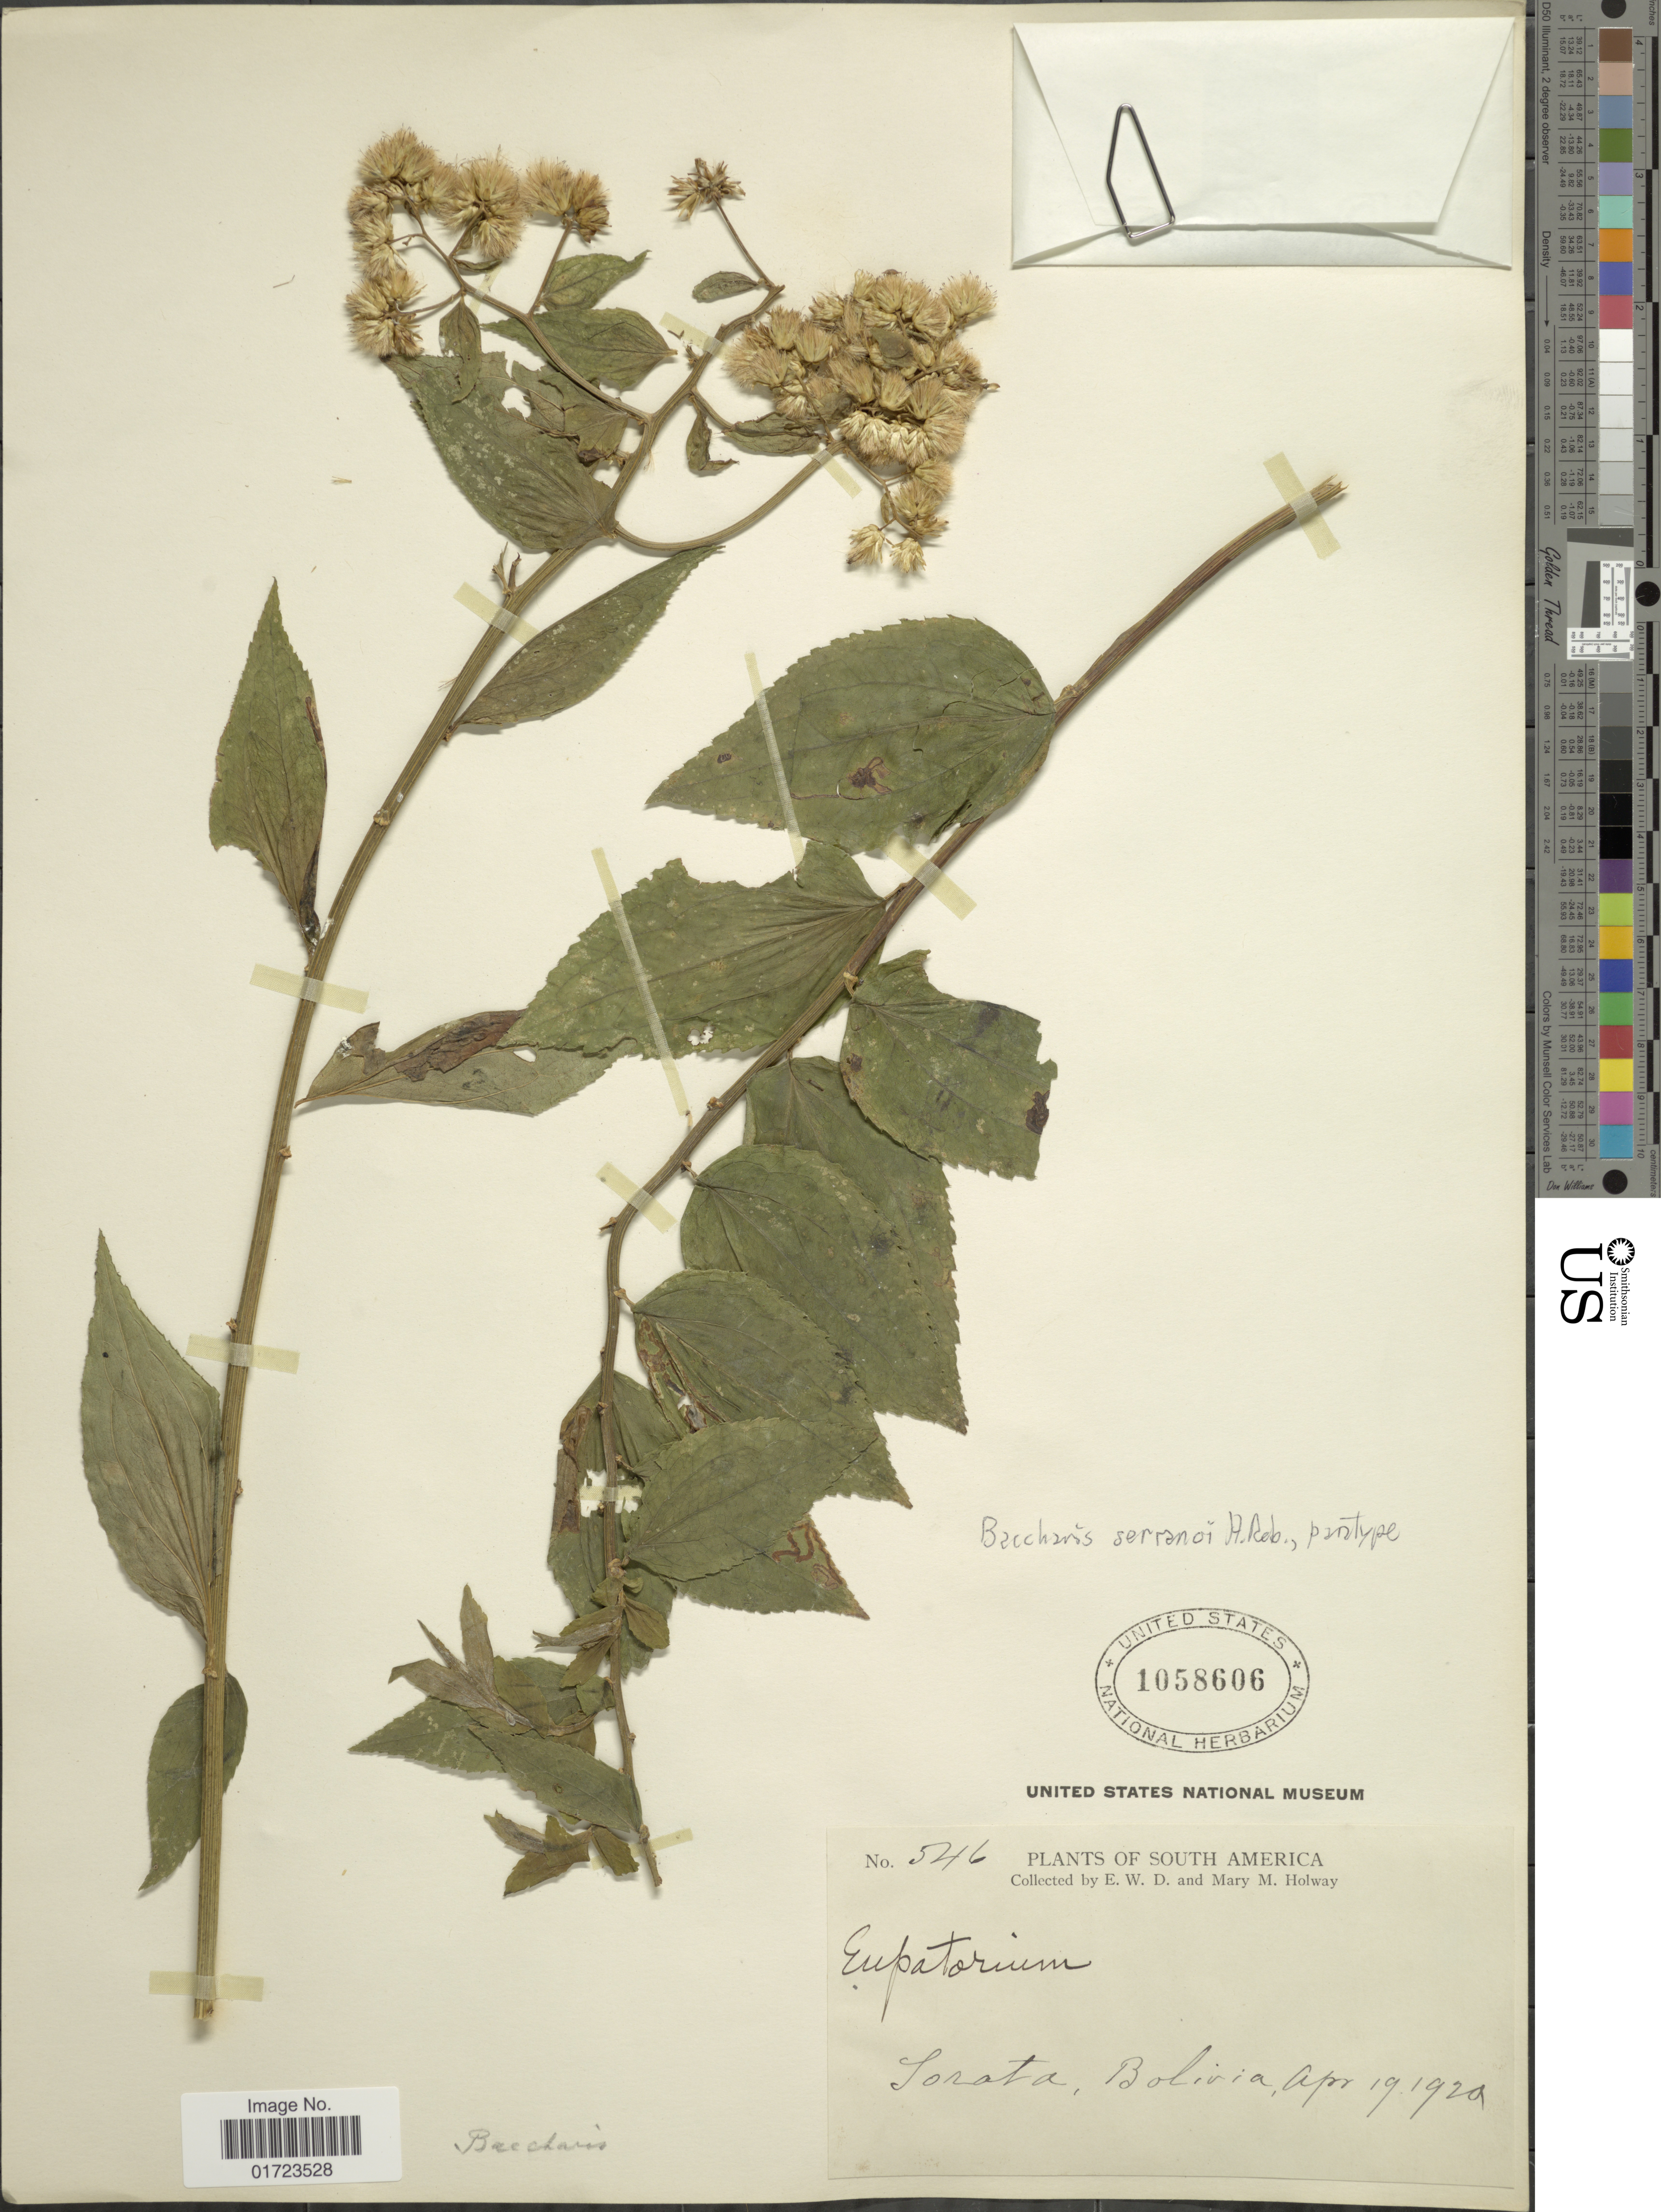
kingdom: Plantae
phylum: Tracheophyta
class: Magnoliopsida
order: Asterales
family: Asteraceae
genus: Baccharis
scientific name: Baccharis serranoi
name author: H. Rob.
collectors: E. W. D. Holway & M. M. Holway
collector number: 546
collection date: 1920-04-19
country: Bolivia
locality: Sorata, Bolivia.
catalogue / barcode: US 1058606